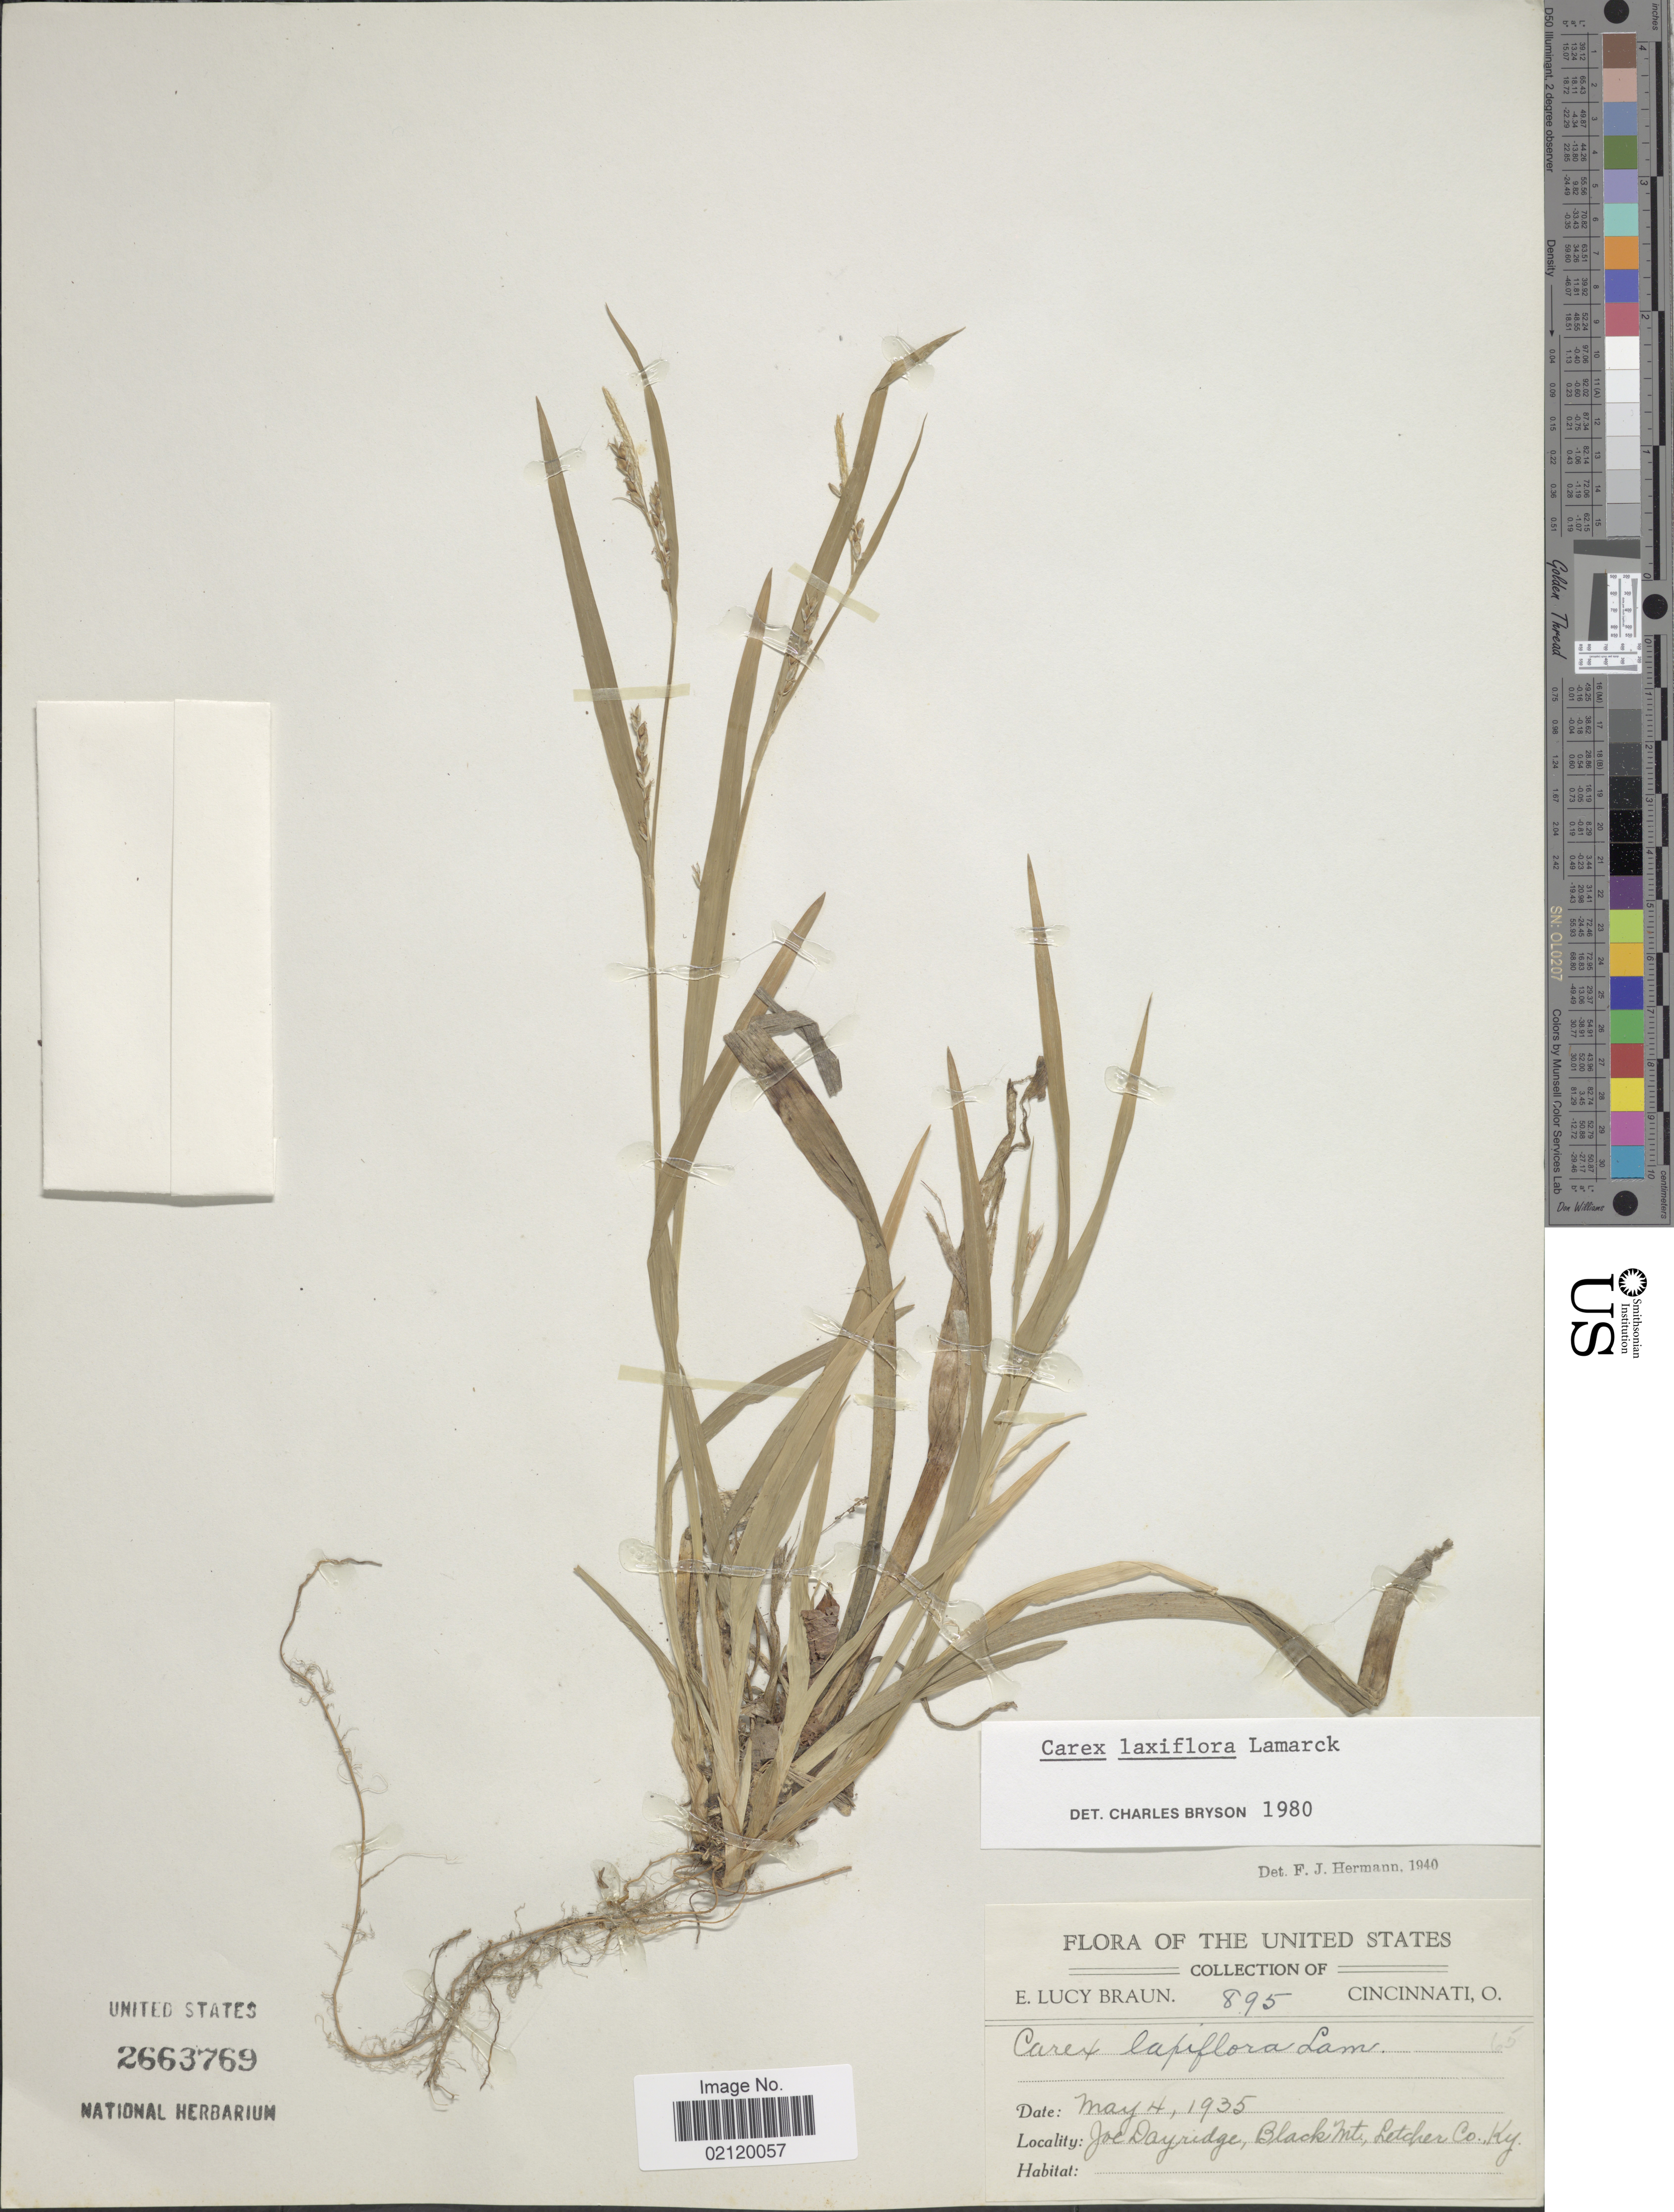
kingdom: Plantae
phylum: Tracheophyta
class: Liliopsida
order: Poales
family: Cyperaceae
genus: Carex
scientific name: Carex laxiflora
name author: Lam.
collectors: E. L. Braun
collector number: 895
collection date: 1935-05-04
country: United States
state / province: Kentucky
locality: Joe Dayridge, Black Mt., Letcher Co.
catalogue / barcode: US 2663769